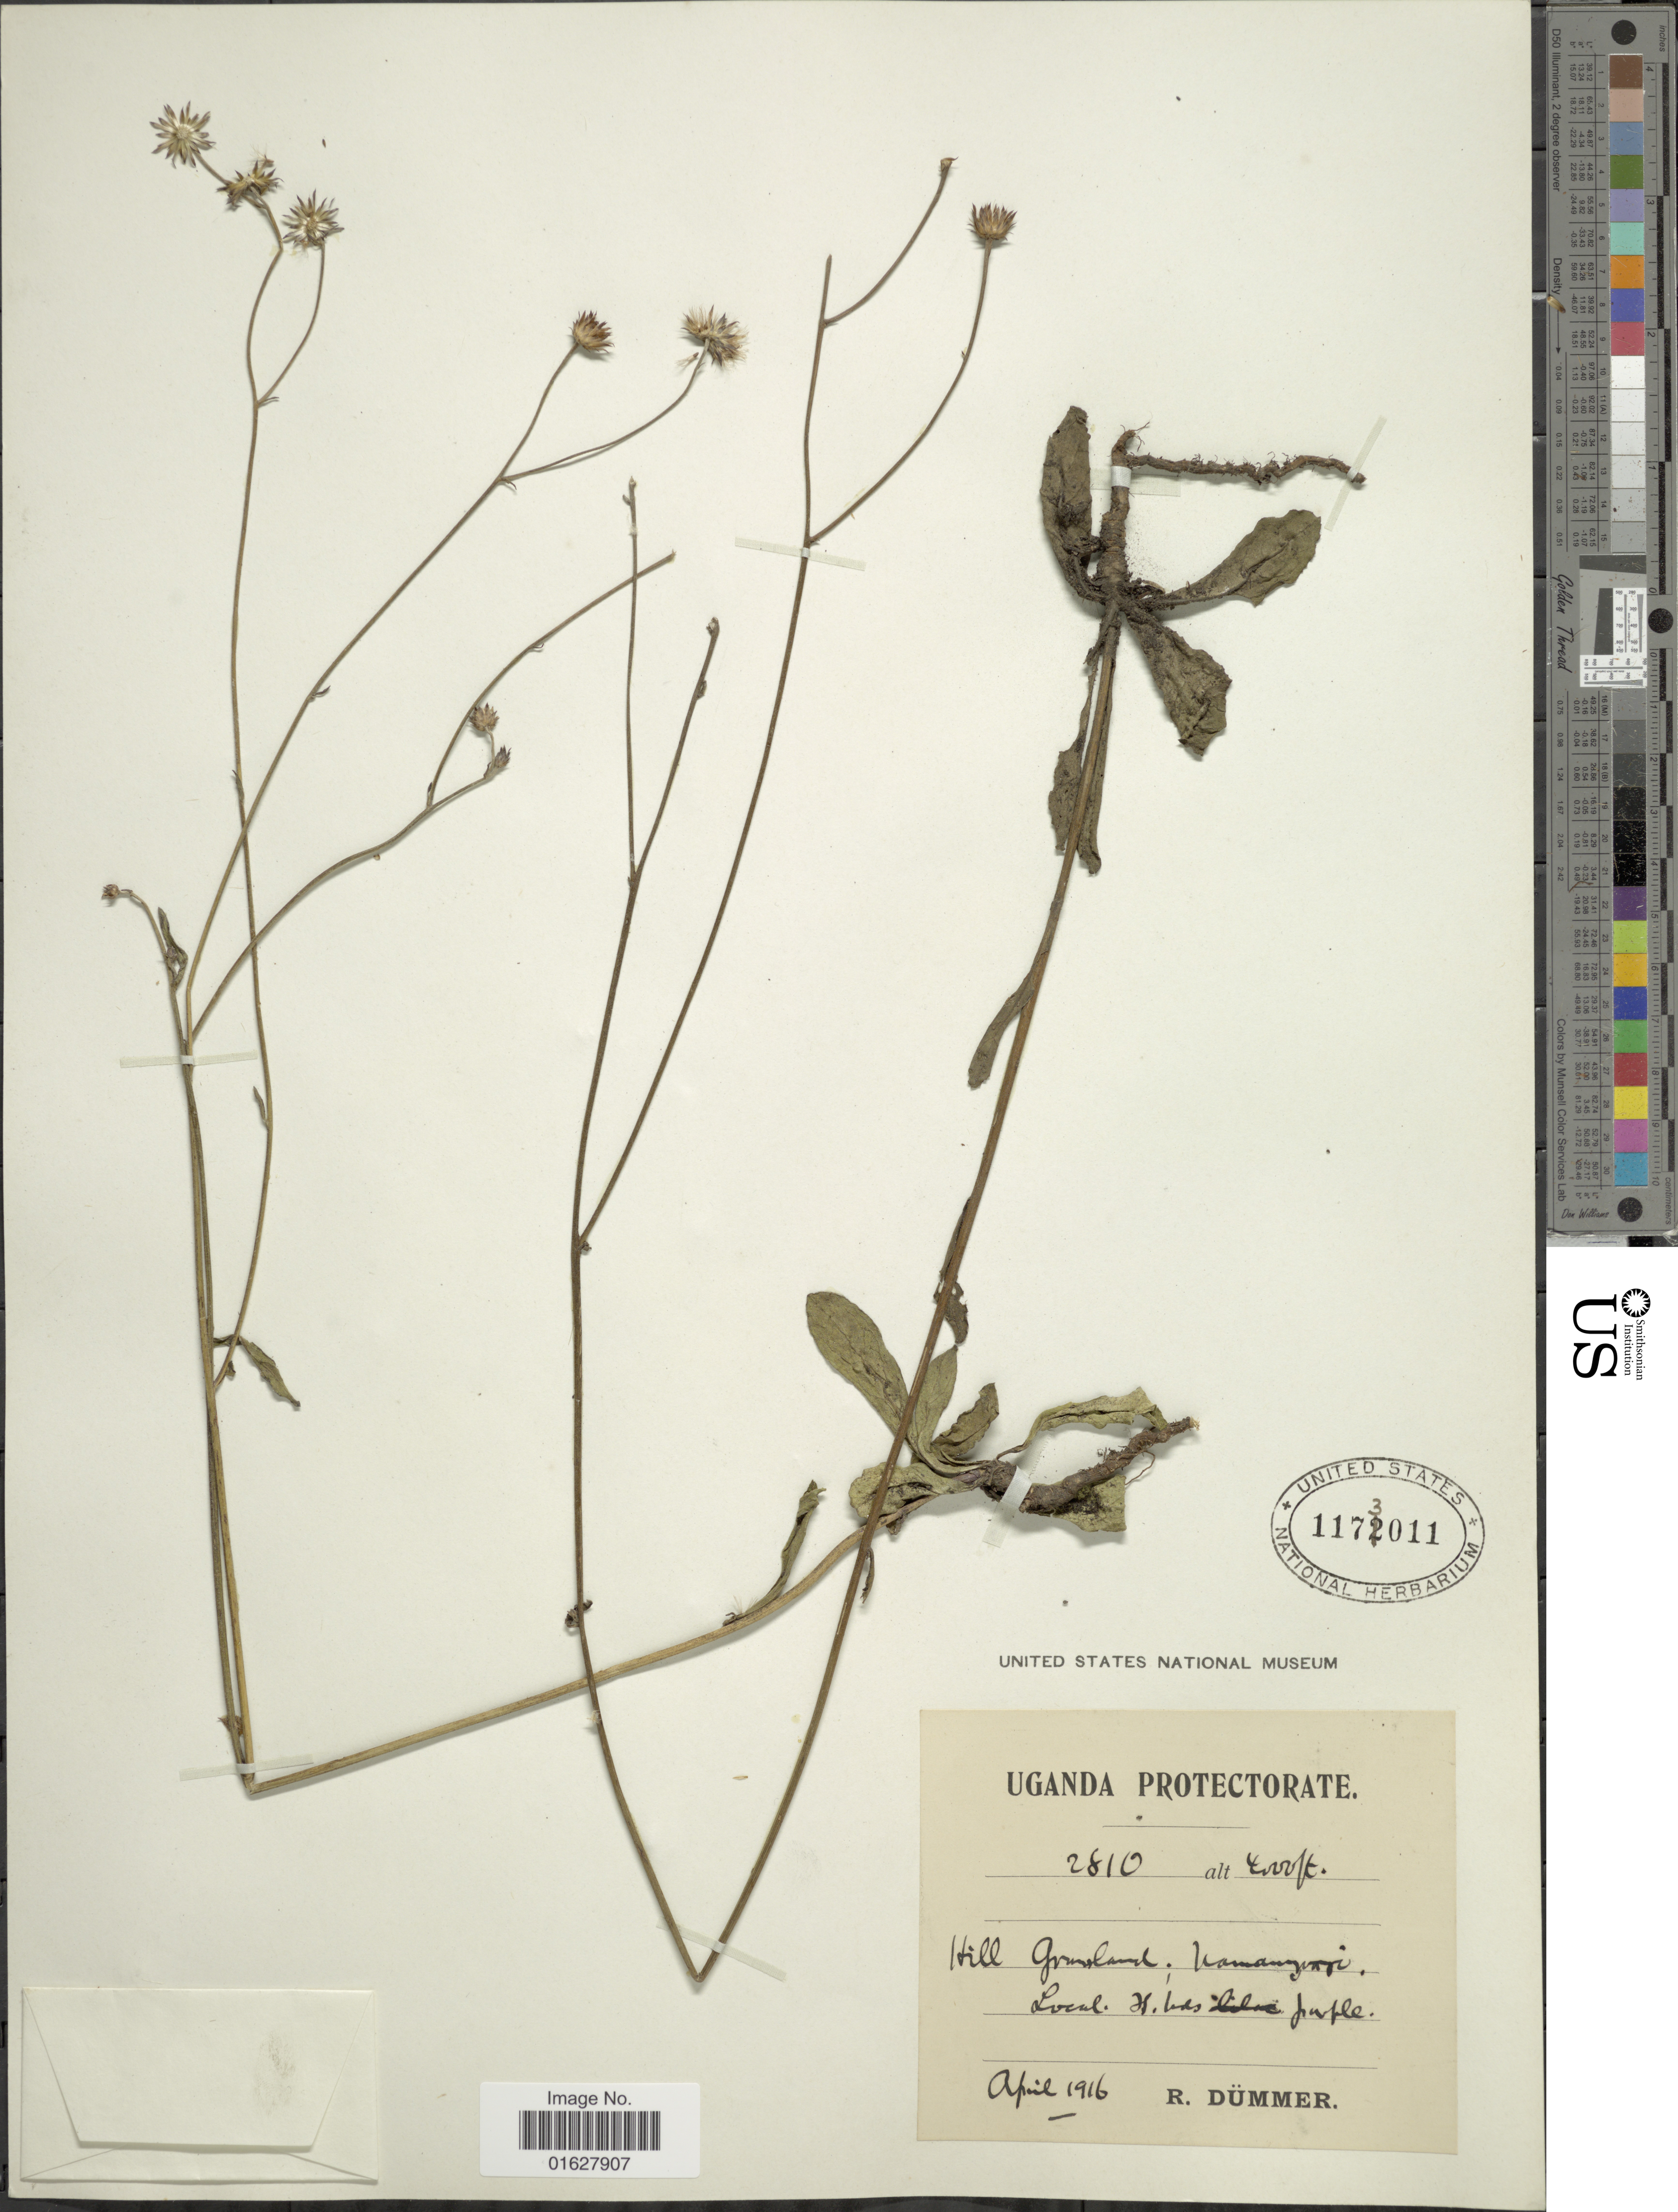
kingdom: Plantae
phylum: Tracheophyta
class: Magnoliopsida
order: Asterales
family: Asteraceae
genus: Vernonia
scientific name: Vernonia sp.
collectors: R. Dümmer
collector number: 2810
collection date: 1916-04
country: Uganda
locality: Uganda. Hill grassland; Namanyonyii.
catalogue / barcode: US 1173011